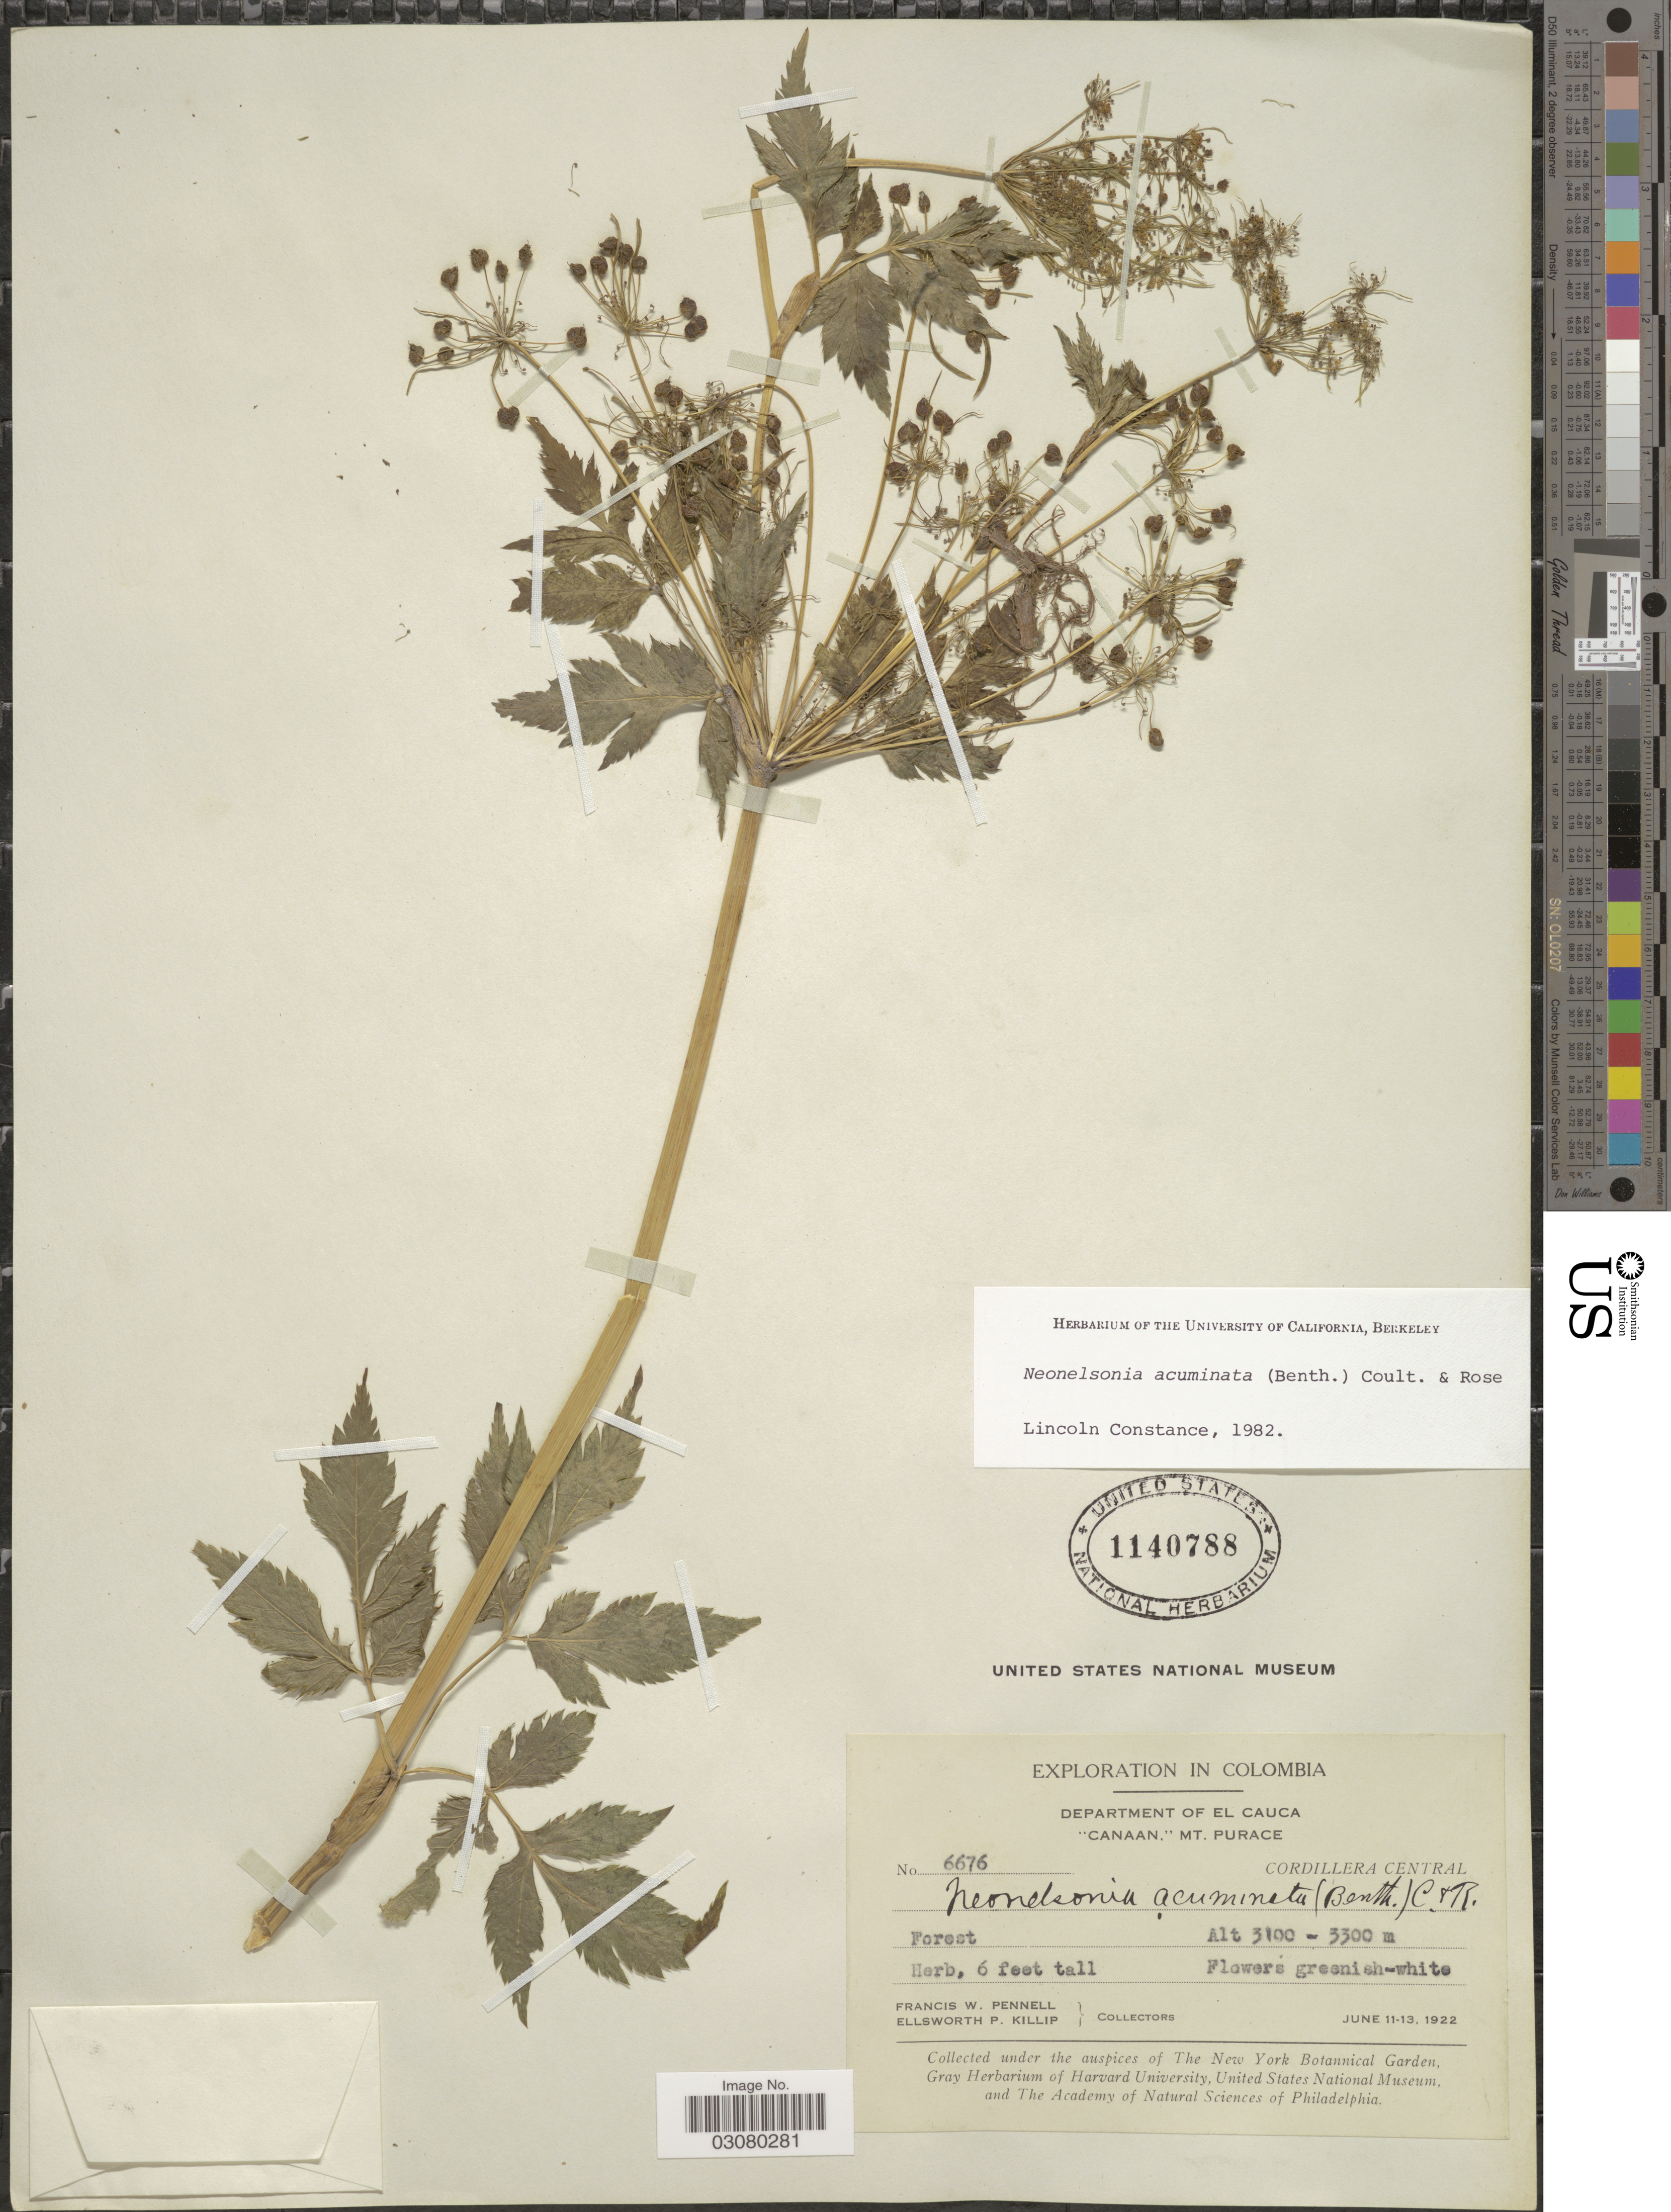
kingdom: Plantae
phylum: Tracheophyta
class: Magnoliopsida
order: Apiales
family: Apiaceae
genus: Neonelsonia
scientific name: Neonelsonia acuminata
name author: (Benth.) J.M. Coult. & Rose ex Drude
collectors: F. W. Pennell & E. P. Killip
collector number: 6676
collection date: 1922-06-11/1922-06-13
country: Colombia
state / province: Cauca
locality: Department of El Cauca. "Canaan," Mt. Purace. Cordillera Central.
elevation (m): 3100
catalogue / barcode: US 1140788